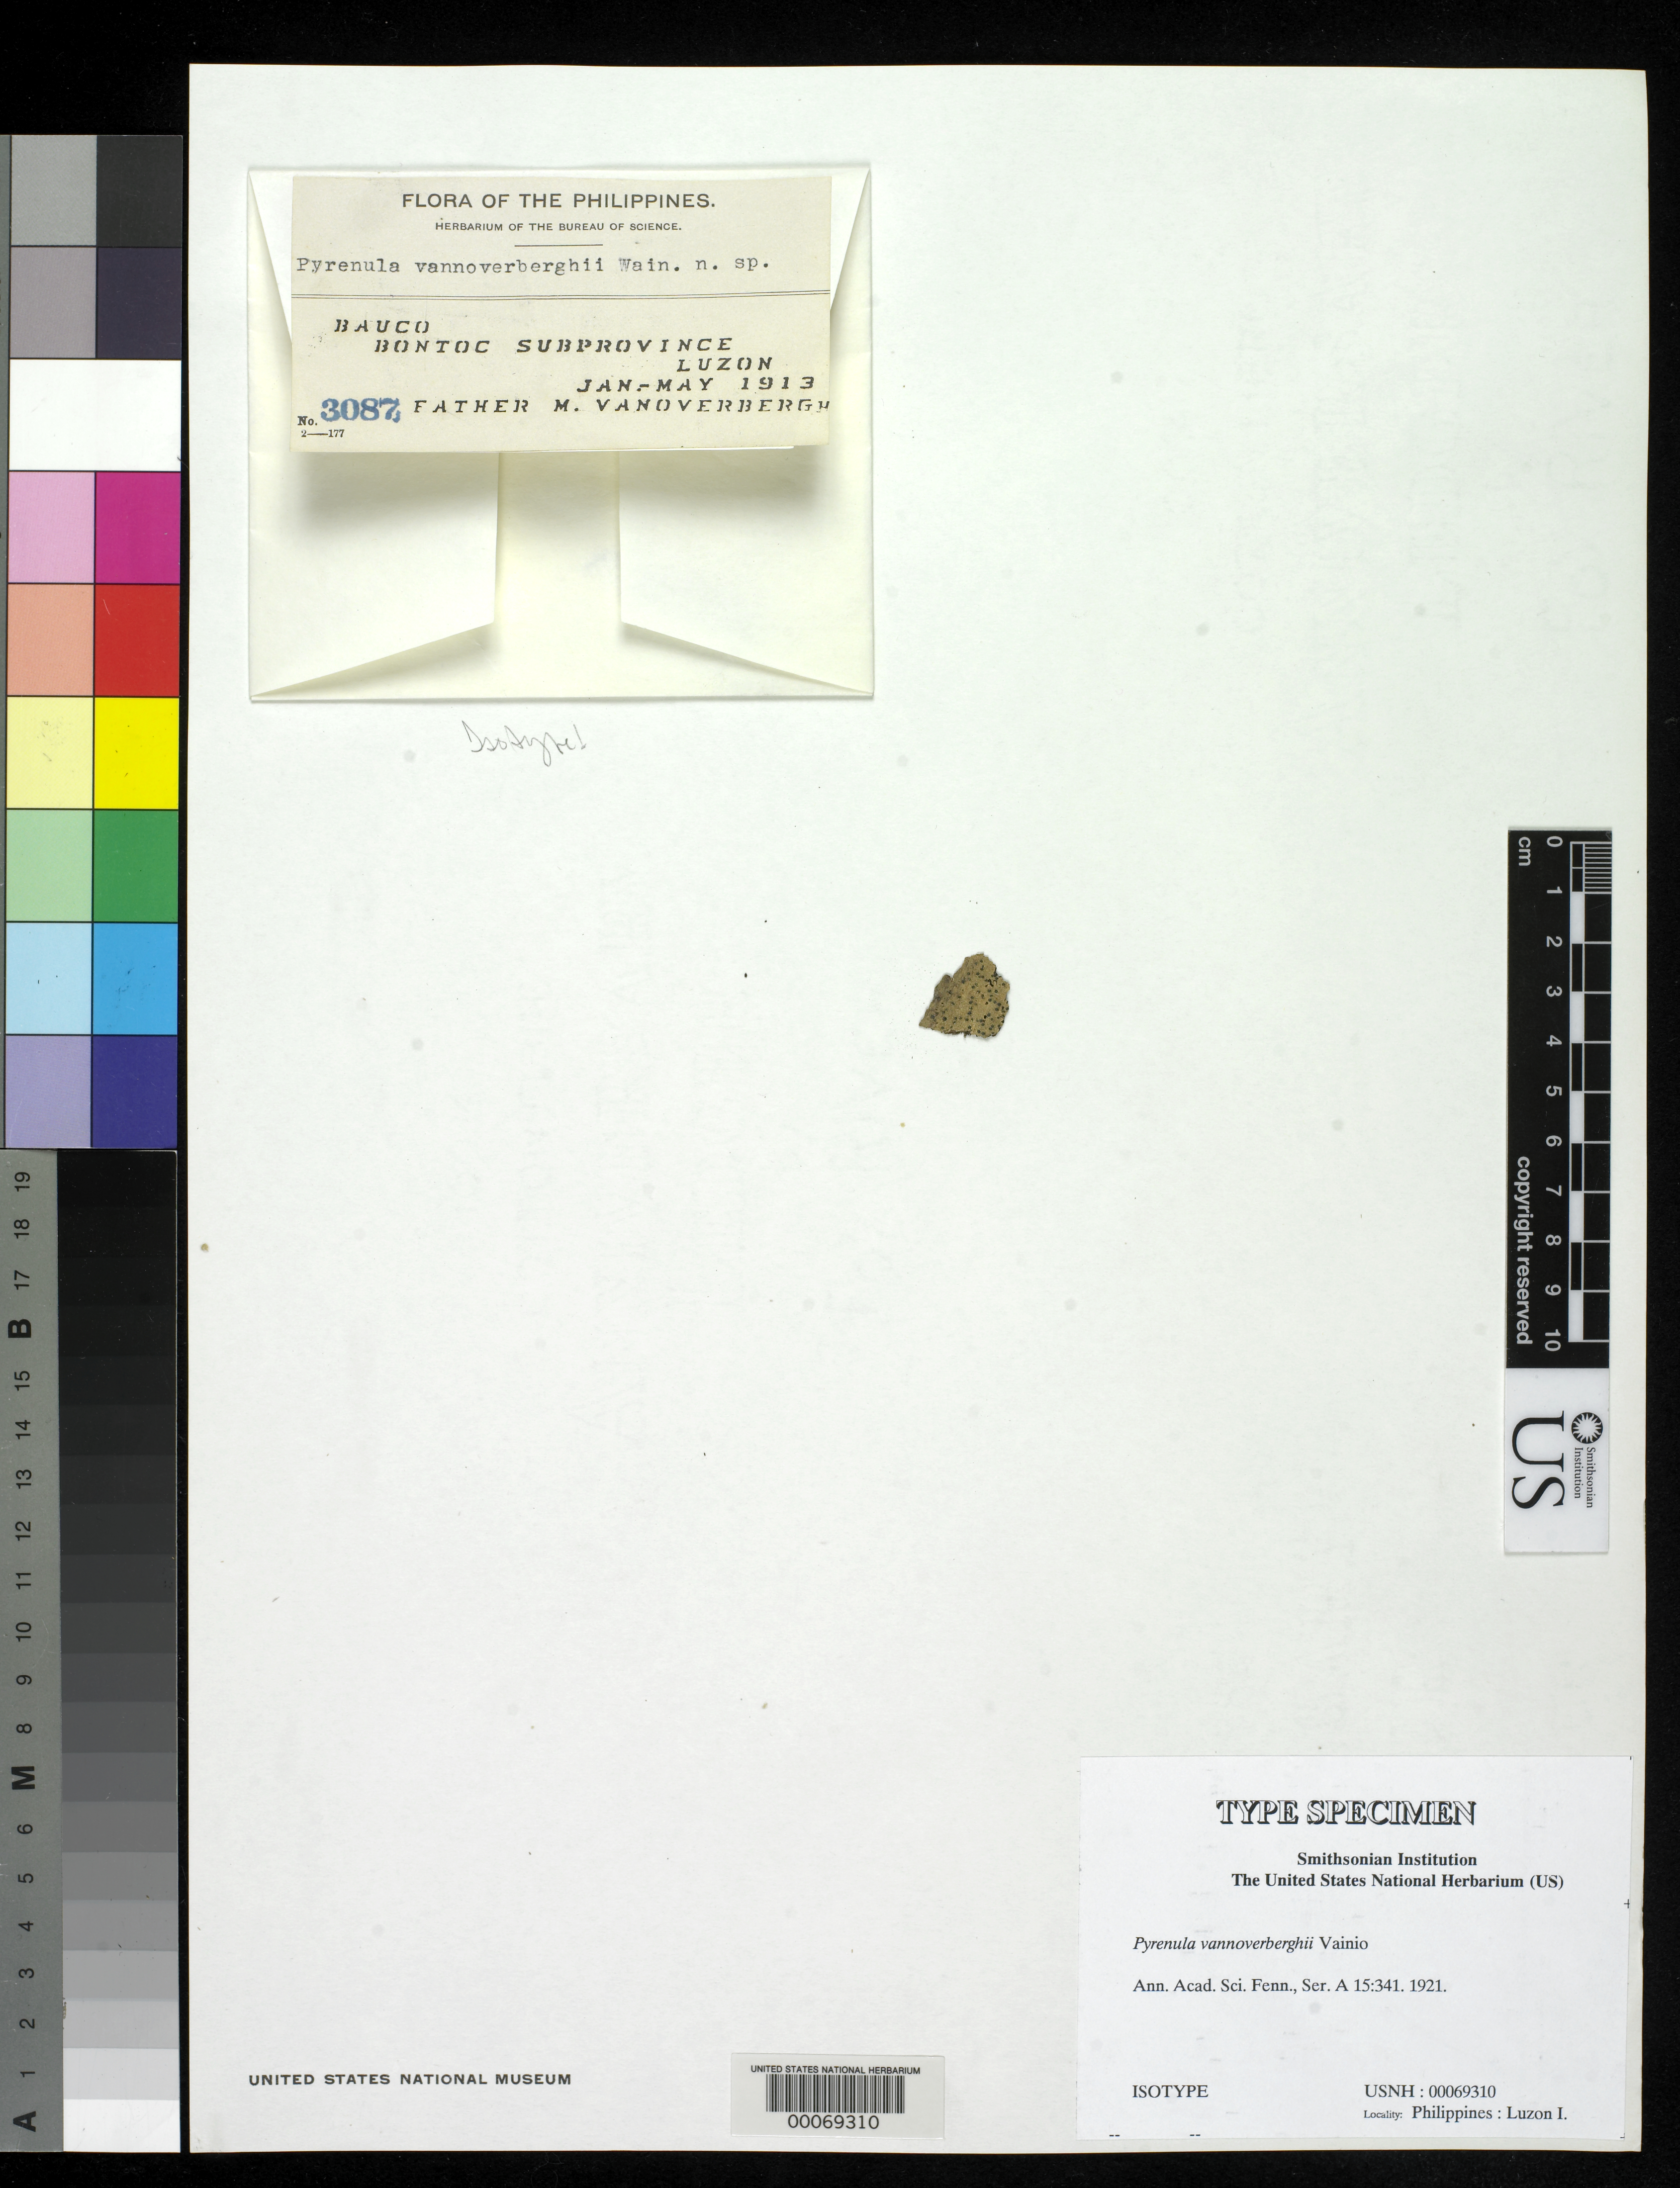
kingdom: Fungi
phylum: Ascomycota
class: Eurotiomycetes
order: Pyrenulales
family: Pyrenulaceae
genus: Pyrenula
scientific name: Pyrenula vannoverberghii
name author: Vain.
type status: Isotype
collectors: M. Vanoverbergh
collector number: Bur. Sci. 3087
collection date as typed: Jan 1913 to -- May 1913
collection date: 1913-01/1913-05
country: Philippines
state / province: Cordillera (Administrative Region)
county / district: Mountain province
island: Luzon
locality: Bauco, Bontoc.